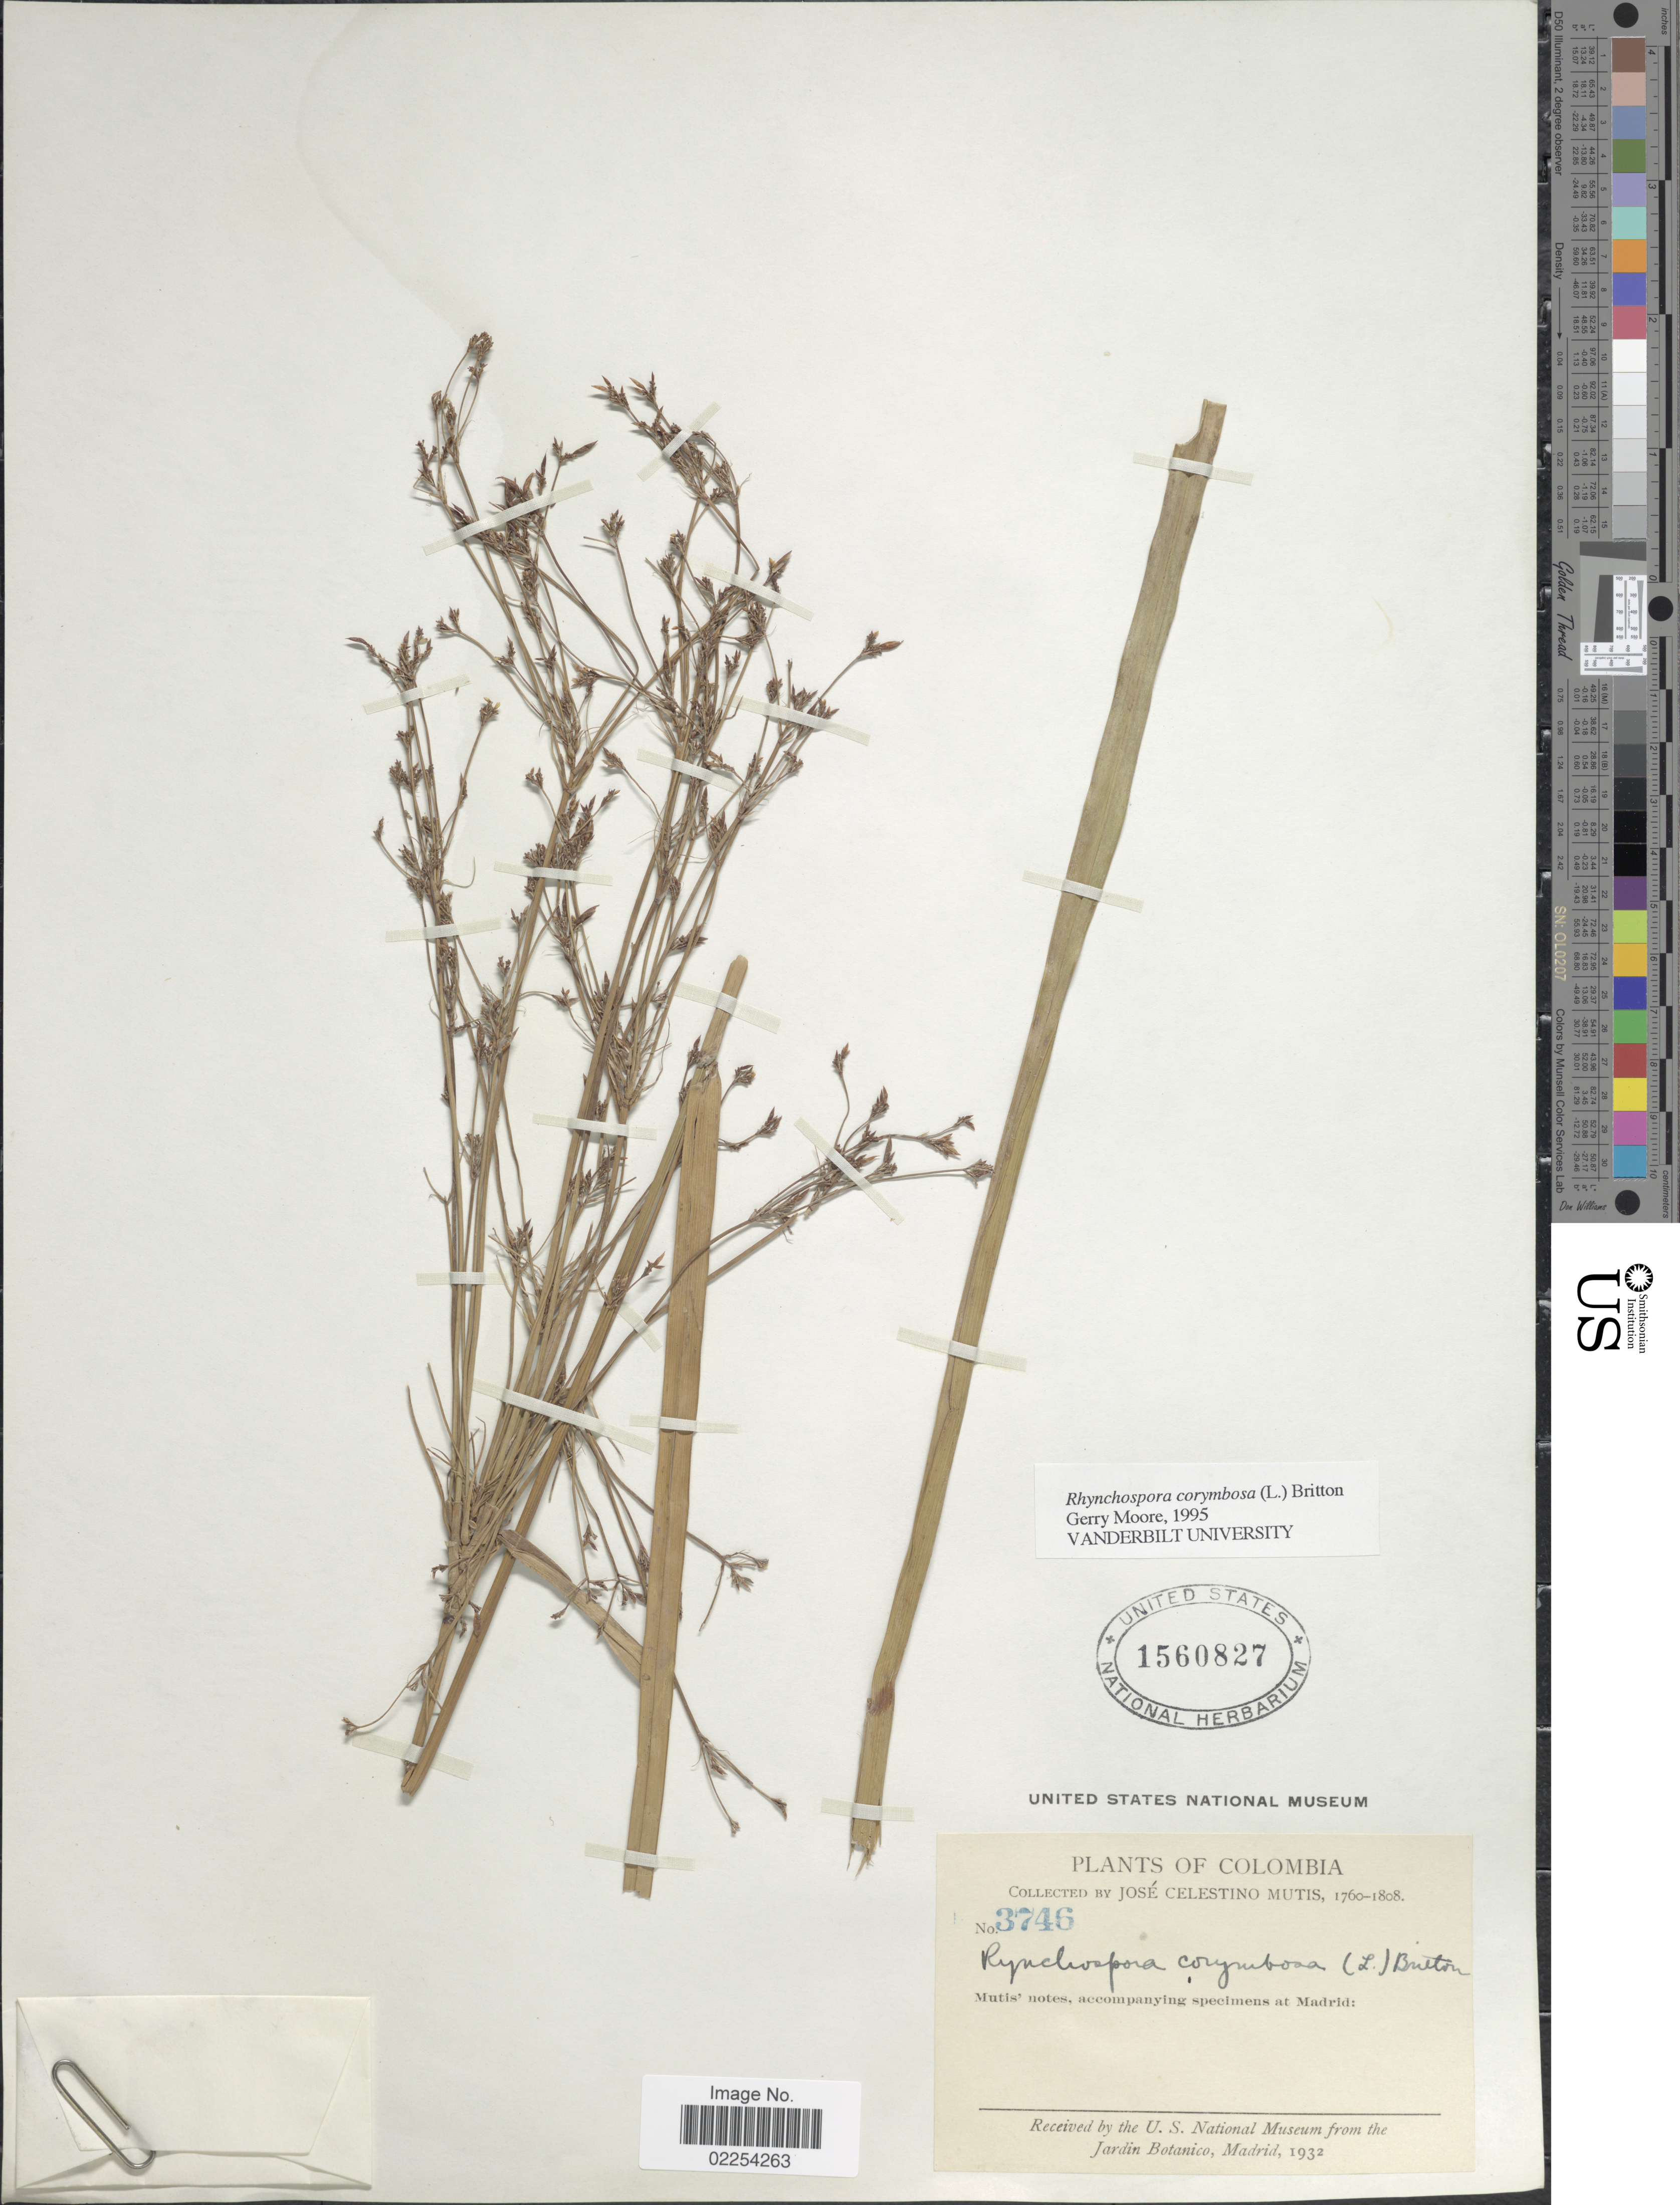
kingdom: Plantae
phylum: Tracheophyta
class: Liliopsida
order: Poales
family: Cyperaceae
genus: Rhynchospora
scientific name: Rhynchospora corymbosa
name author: (L.) Britton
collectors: J. C. B. Mutis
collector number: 3746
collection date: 1760/1808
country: Colombia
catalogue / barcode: US 1560827